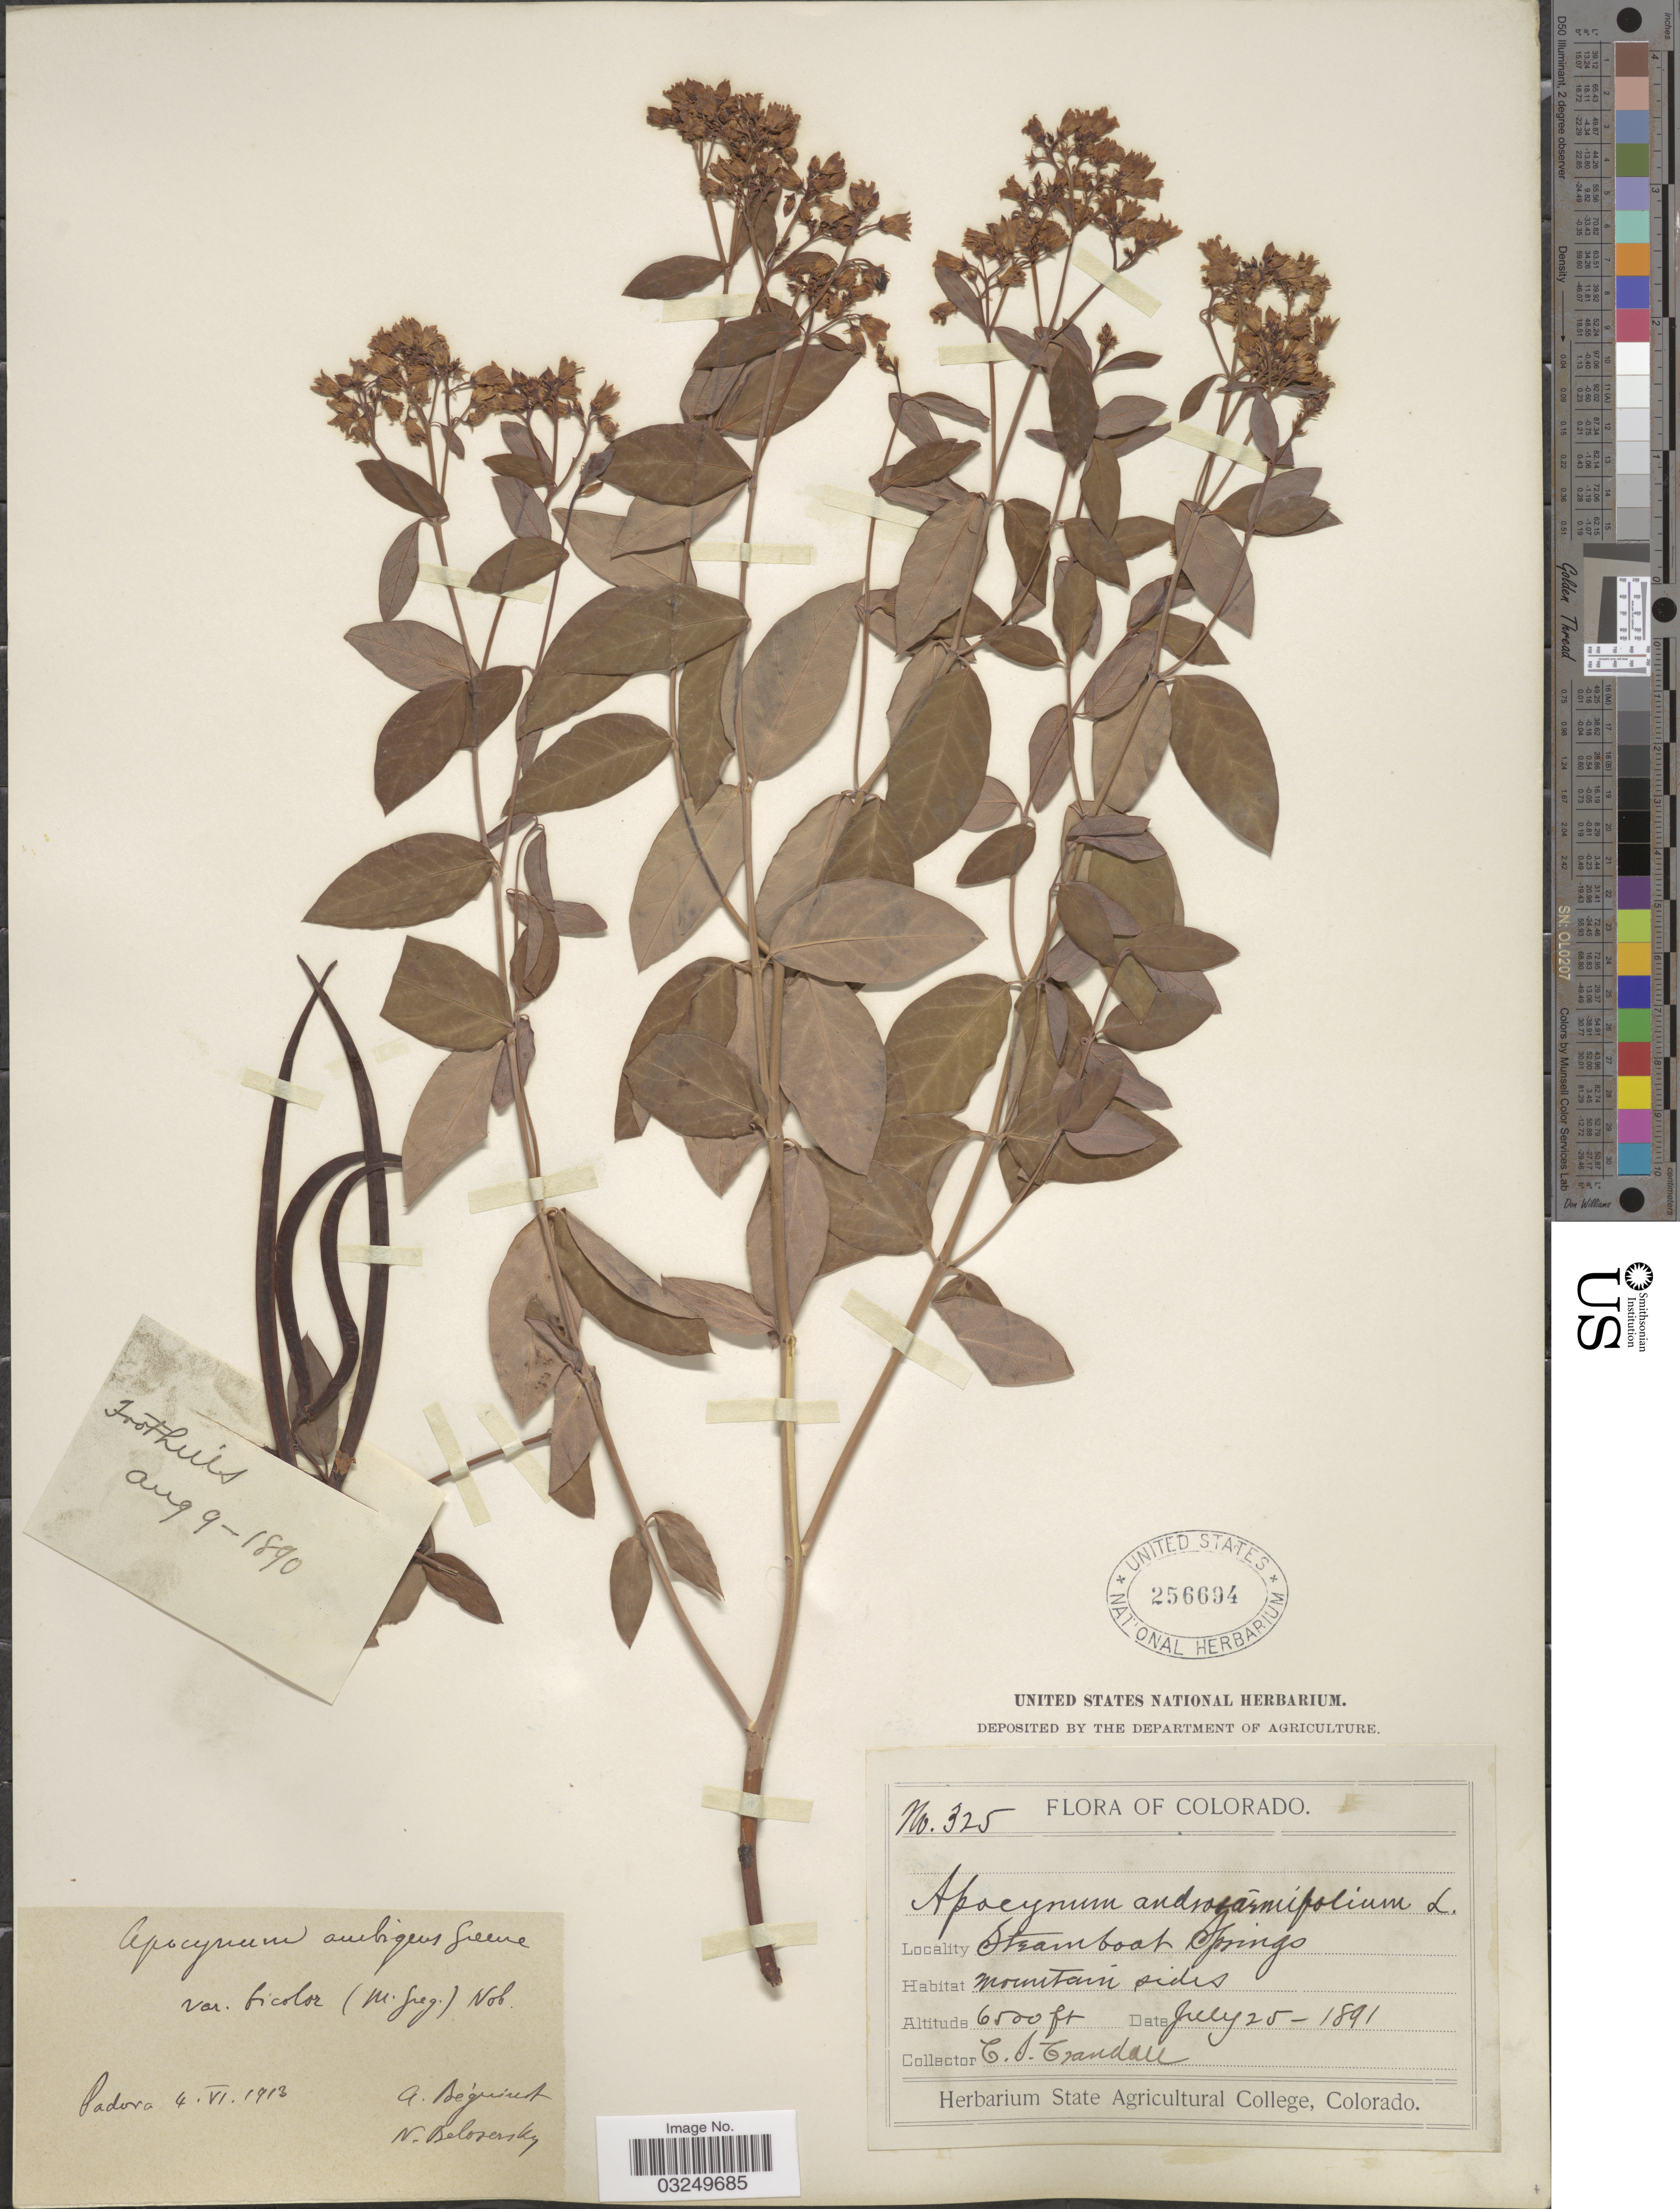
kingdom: Plantae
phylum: Tracheophyta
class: Magnoliopsida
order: Gentianales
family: Apocynaceae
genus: Apocynum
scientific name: Apocynum bicolor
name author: E.A. McGregor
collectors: C. Crandall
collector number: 325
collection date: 1891-07-25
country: United States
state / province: Colorado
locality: Steamboat Springs. Mountain sides.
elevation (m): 1981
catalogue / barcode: US 256694